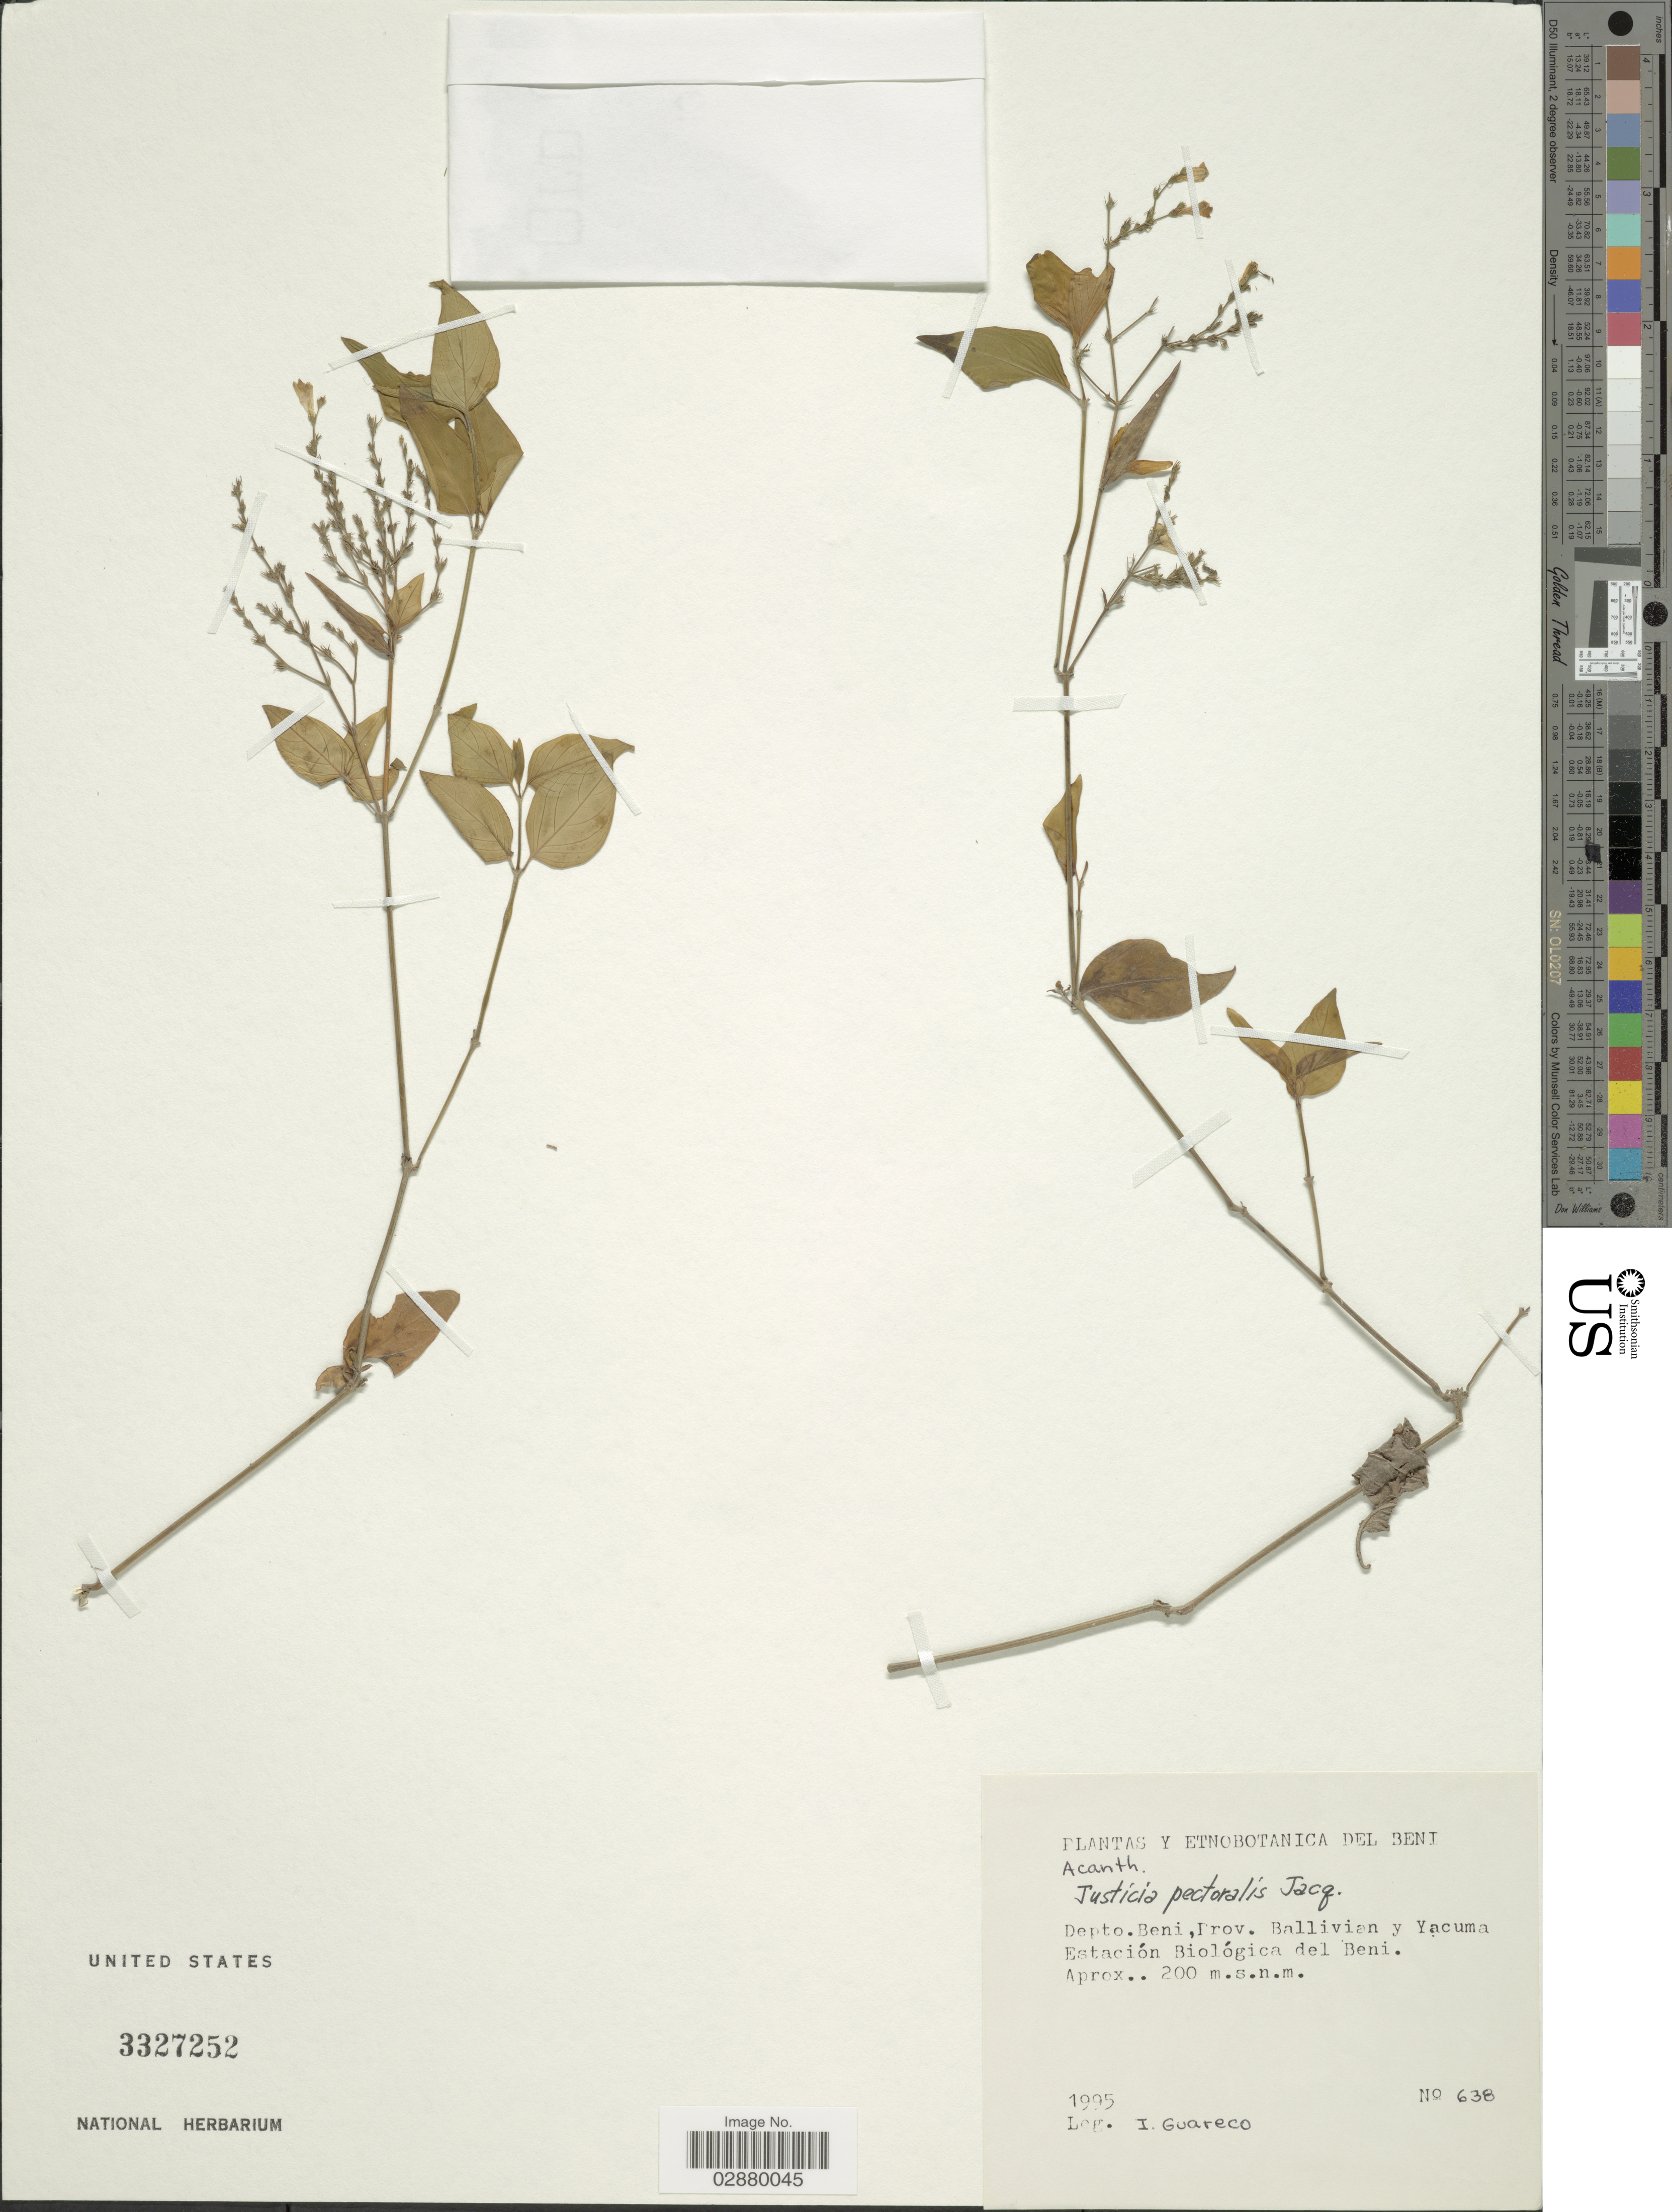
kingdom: Plantae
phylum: Tracheophyta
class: Magnoliopsida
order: Lamiales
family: Acanthaceae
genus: Justicia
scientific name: Justicia pectoralis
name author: Jacq.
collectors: I. Guareco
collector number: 638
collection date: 1995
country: Bolivia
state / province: Beni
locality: Dpto. Beni, Prov. Ballivian y Yacuma. Estación Biológica del Beni.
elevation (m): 200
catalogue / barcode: US 3327252